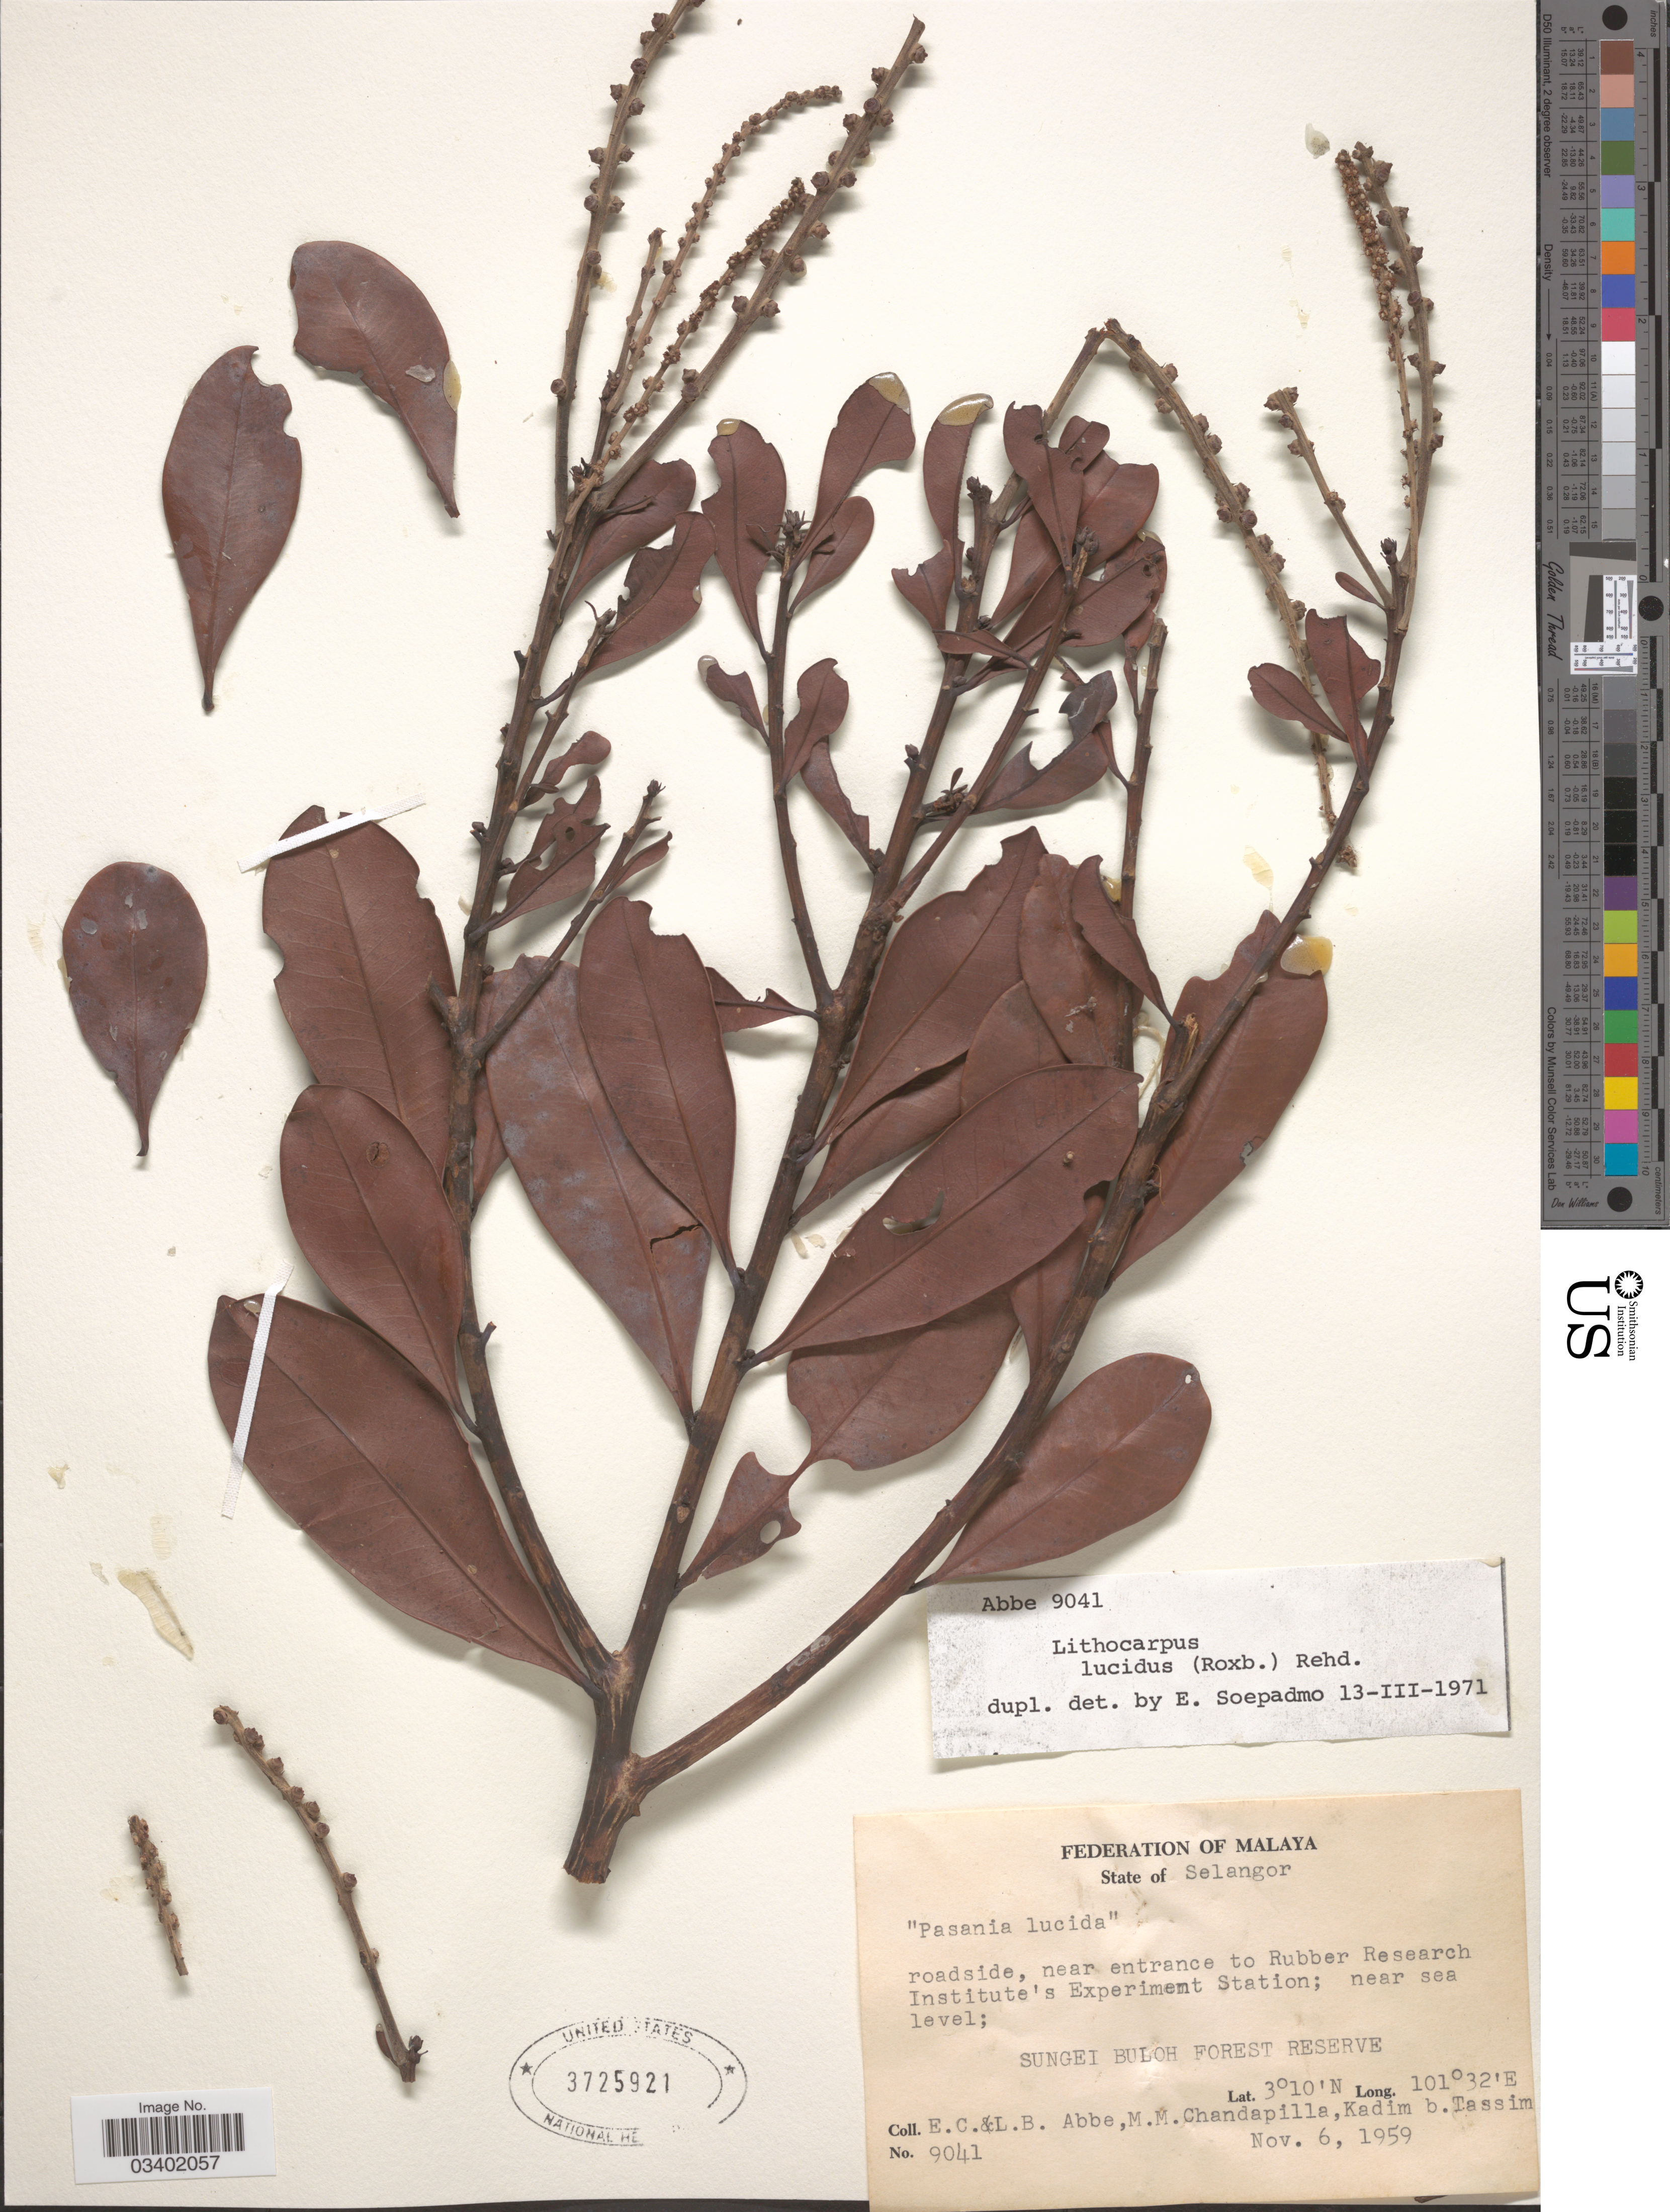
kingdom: Plantae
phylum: Tracheophyta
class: Magnoliopsida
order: Fagales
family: Fagaceae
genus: Lithocarpus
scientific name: Lithocarpus lucidus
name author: (Roxb.) Rehder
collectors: E. C. Abbe, L. B. Abbe, M. Chandapilla & K. Tassim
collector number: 9041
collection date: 1959-11-06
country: Malaysia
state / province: Selangor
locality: Federation of Malaya. Roadside, near entrance to Rubber Research Institute's Experiment Station. Sungei Buloh Forest Reserve.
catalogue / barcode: US 3725921